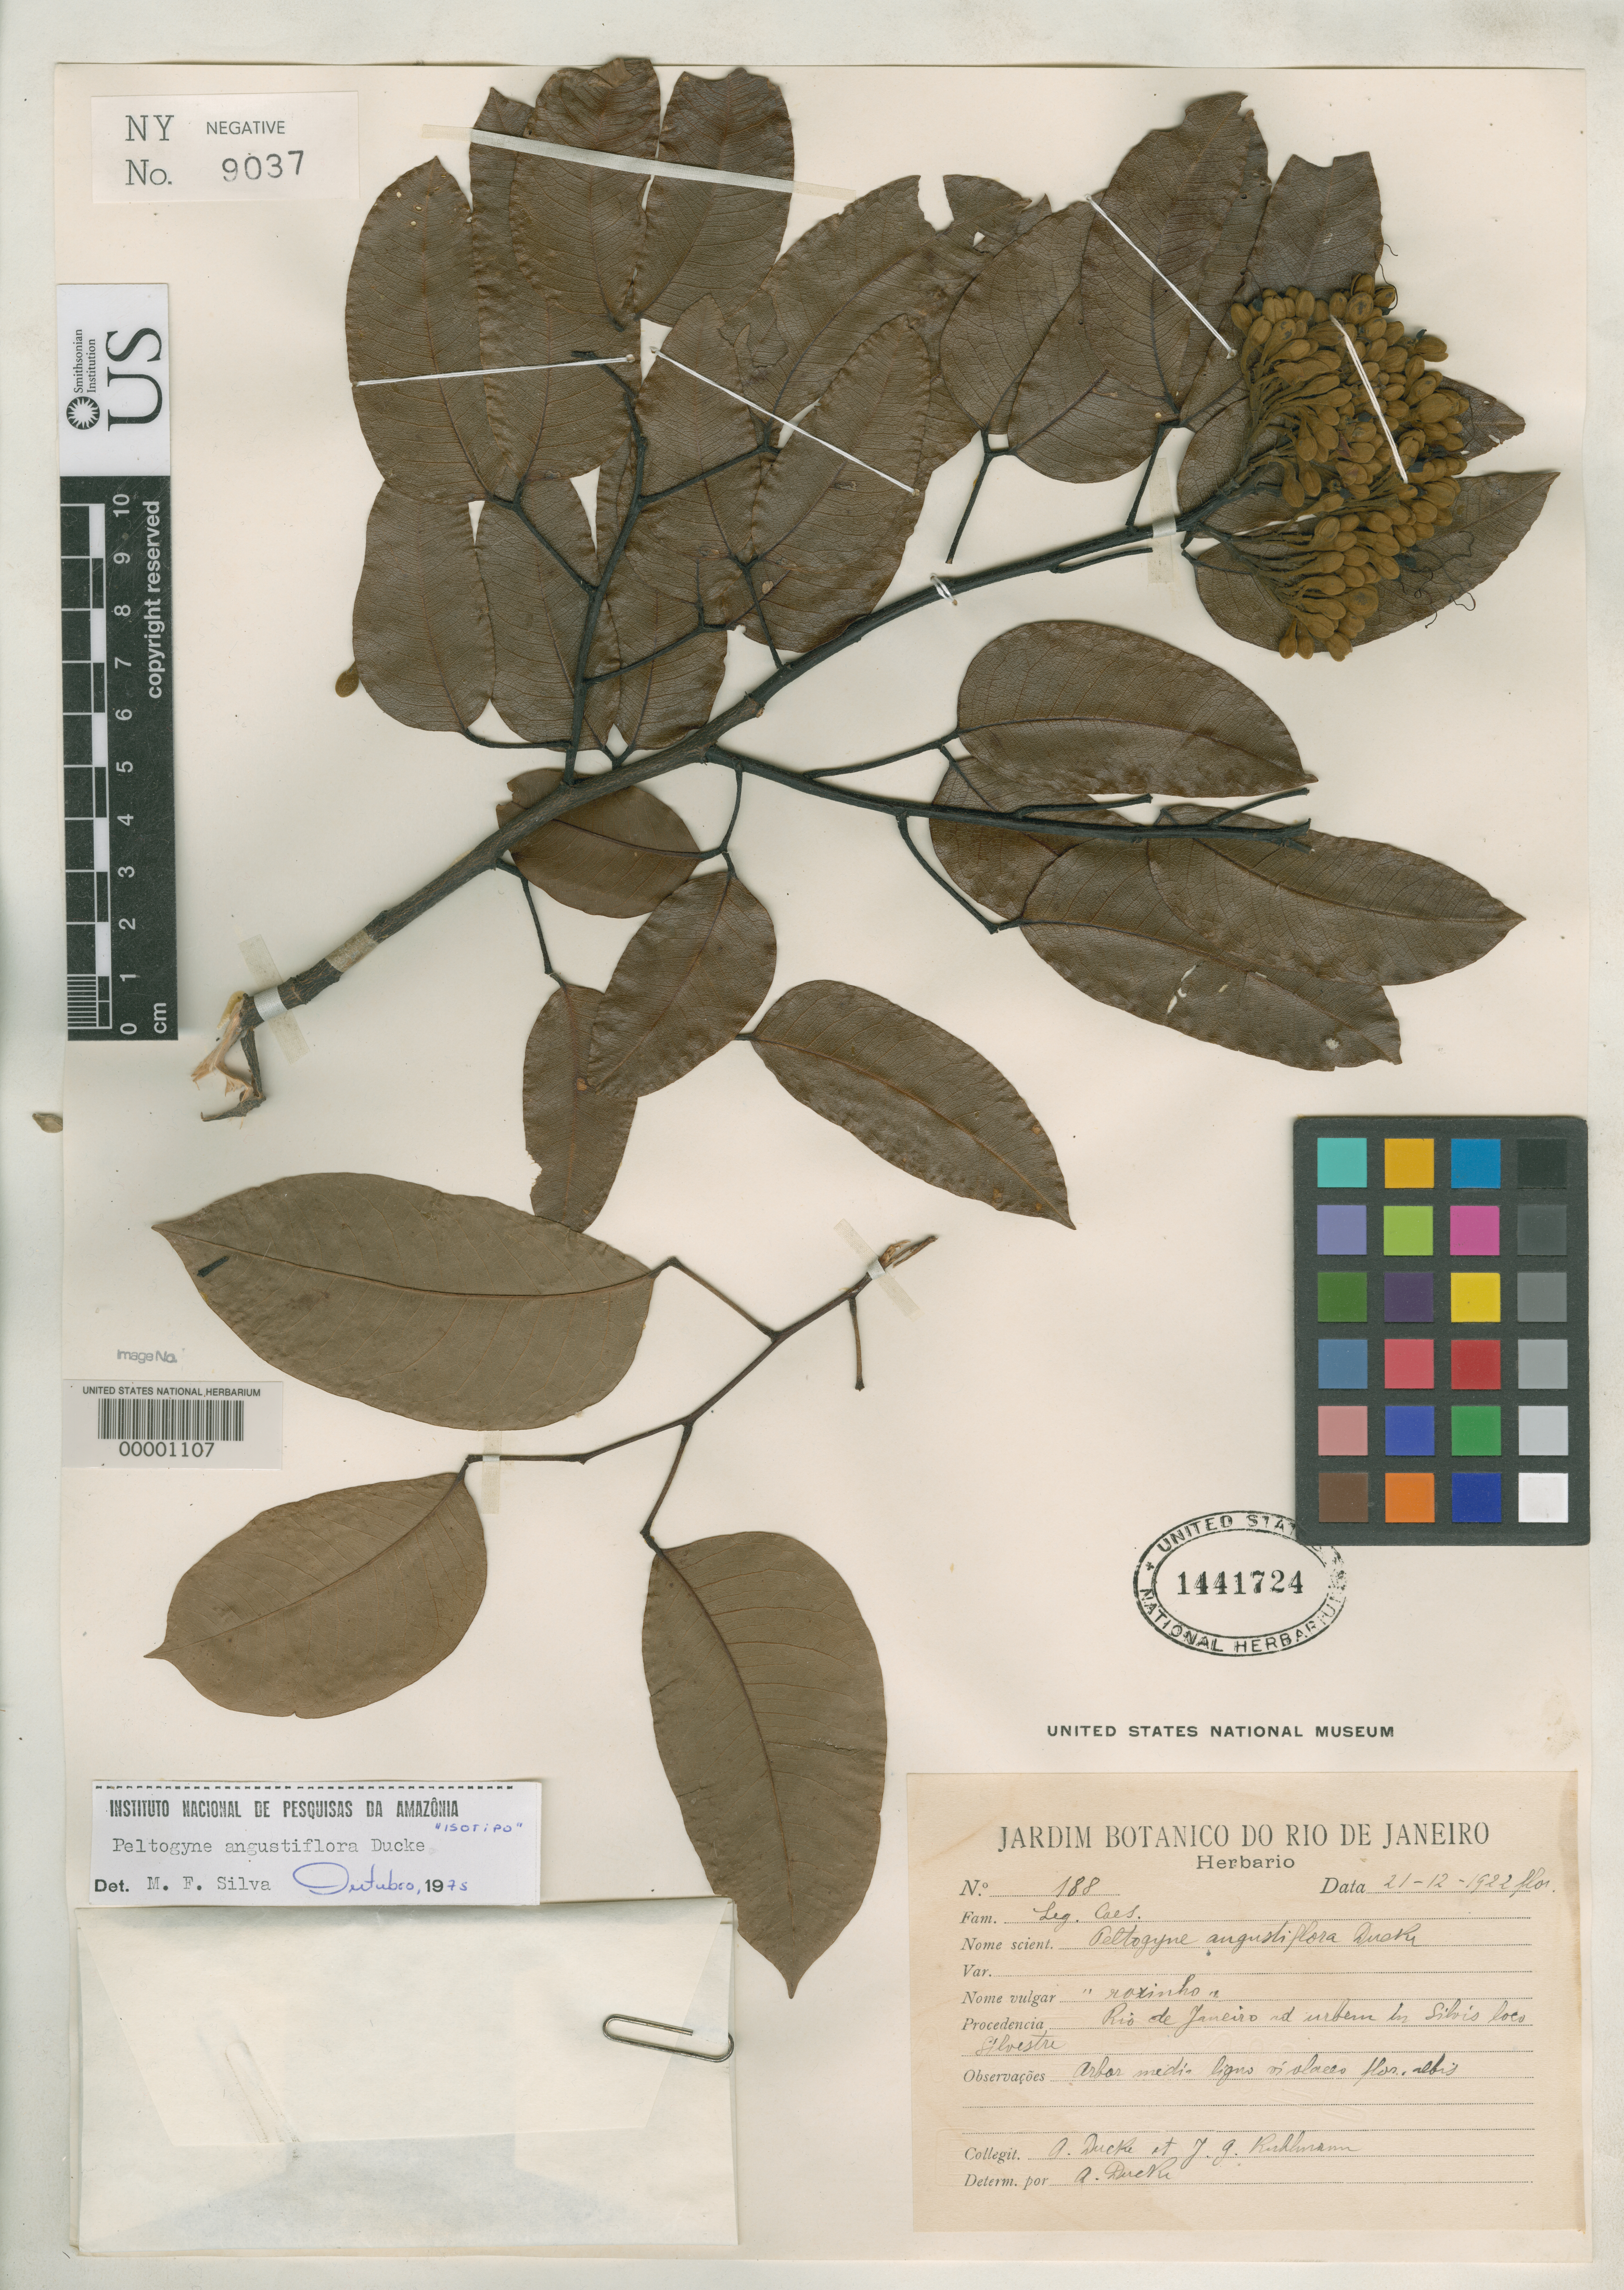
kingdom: Plantae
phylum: Tracheophyta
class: Magnoliopsida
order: Fabales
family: Fabaceae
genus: Peltogyne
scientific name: Peltogyne angustiflora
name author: Ducke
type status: Isotype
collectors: A. Ducke & J. G. Kuhlmann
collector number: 188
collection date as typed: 21 Dec 1922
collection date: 1922-12-21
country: Brazil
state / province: Rio de Janeiro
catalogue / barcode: US 1441724